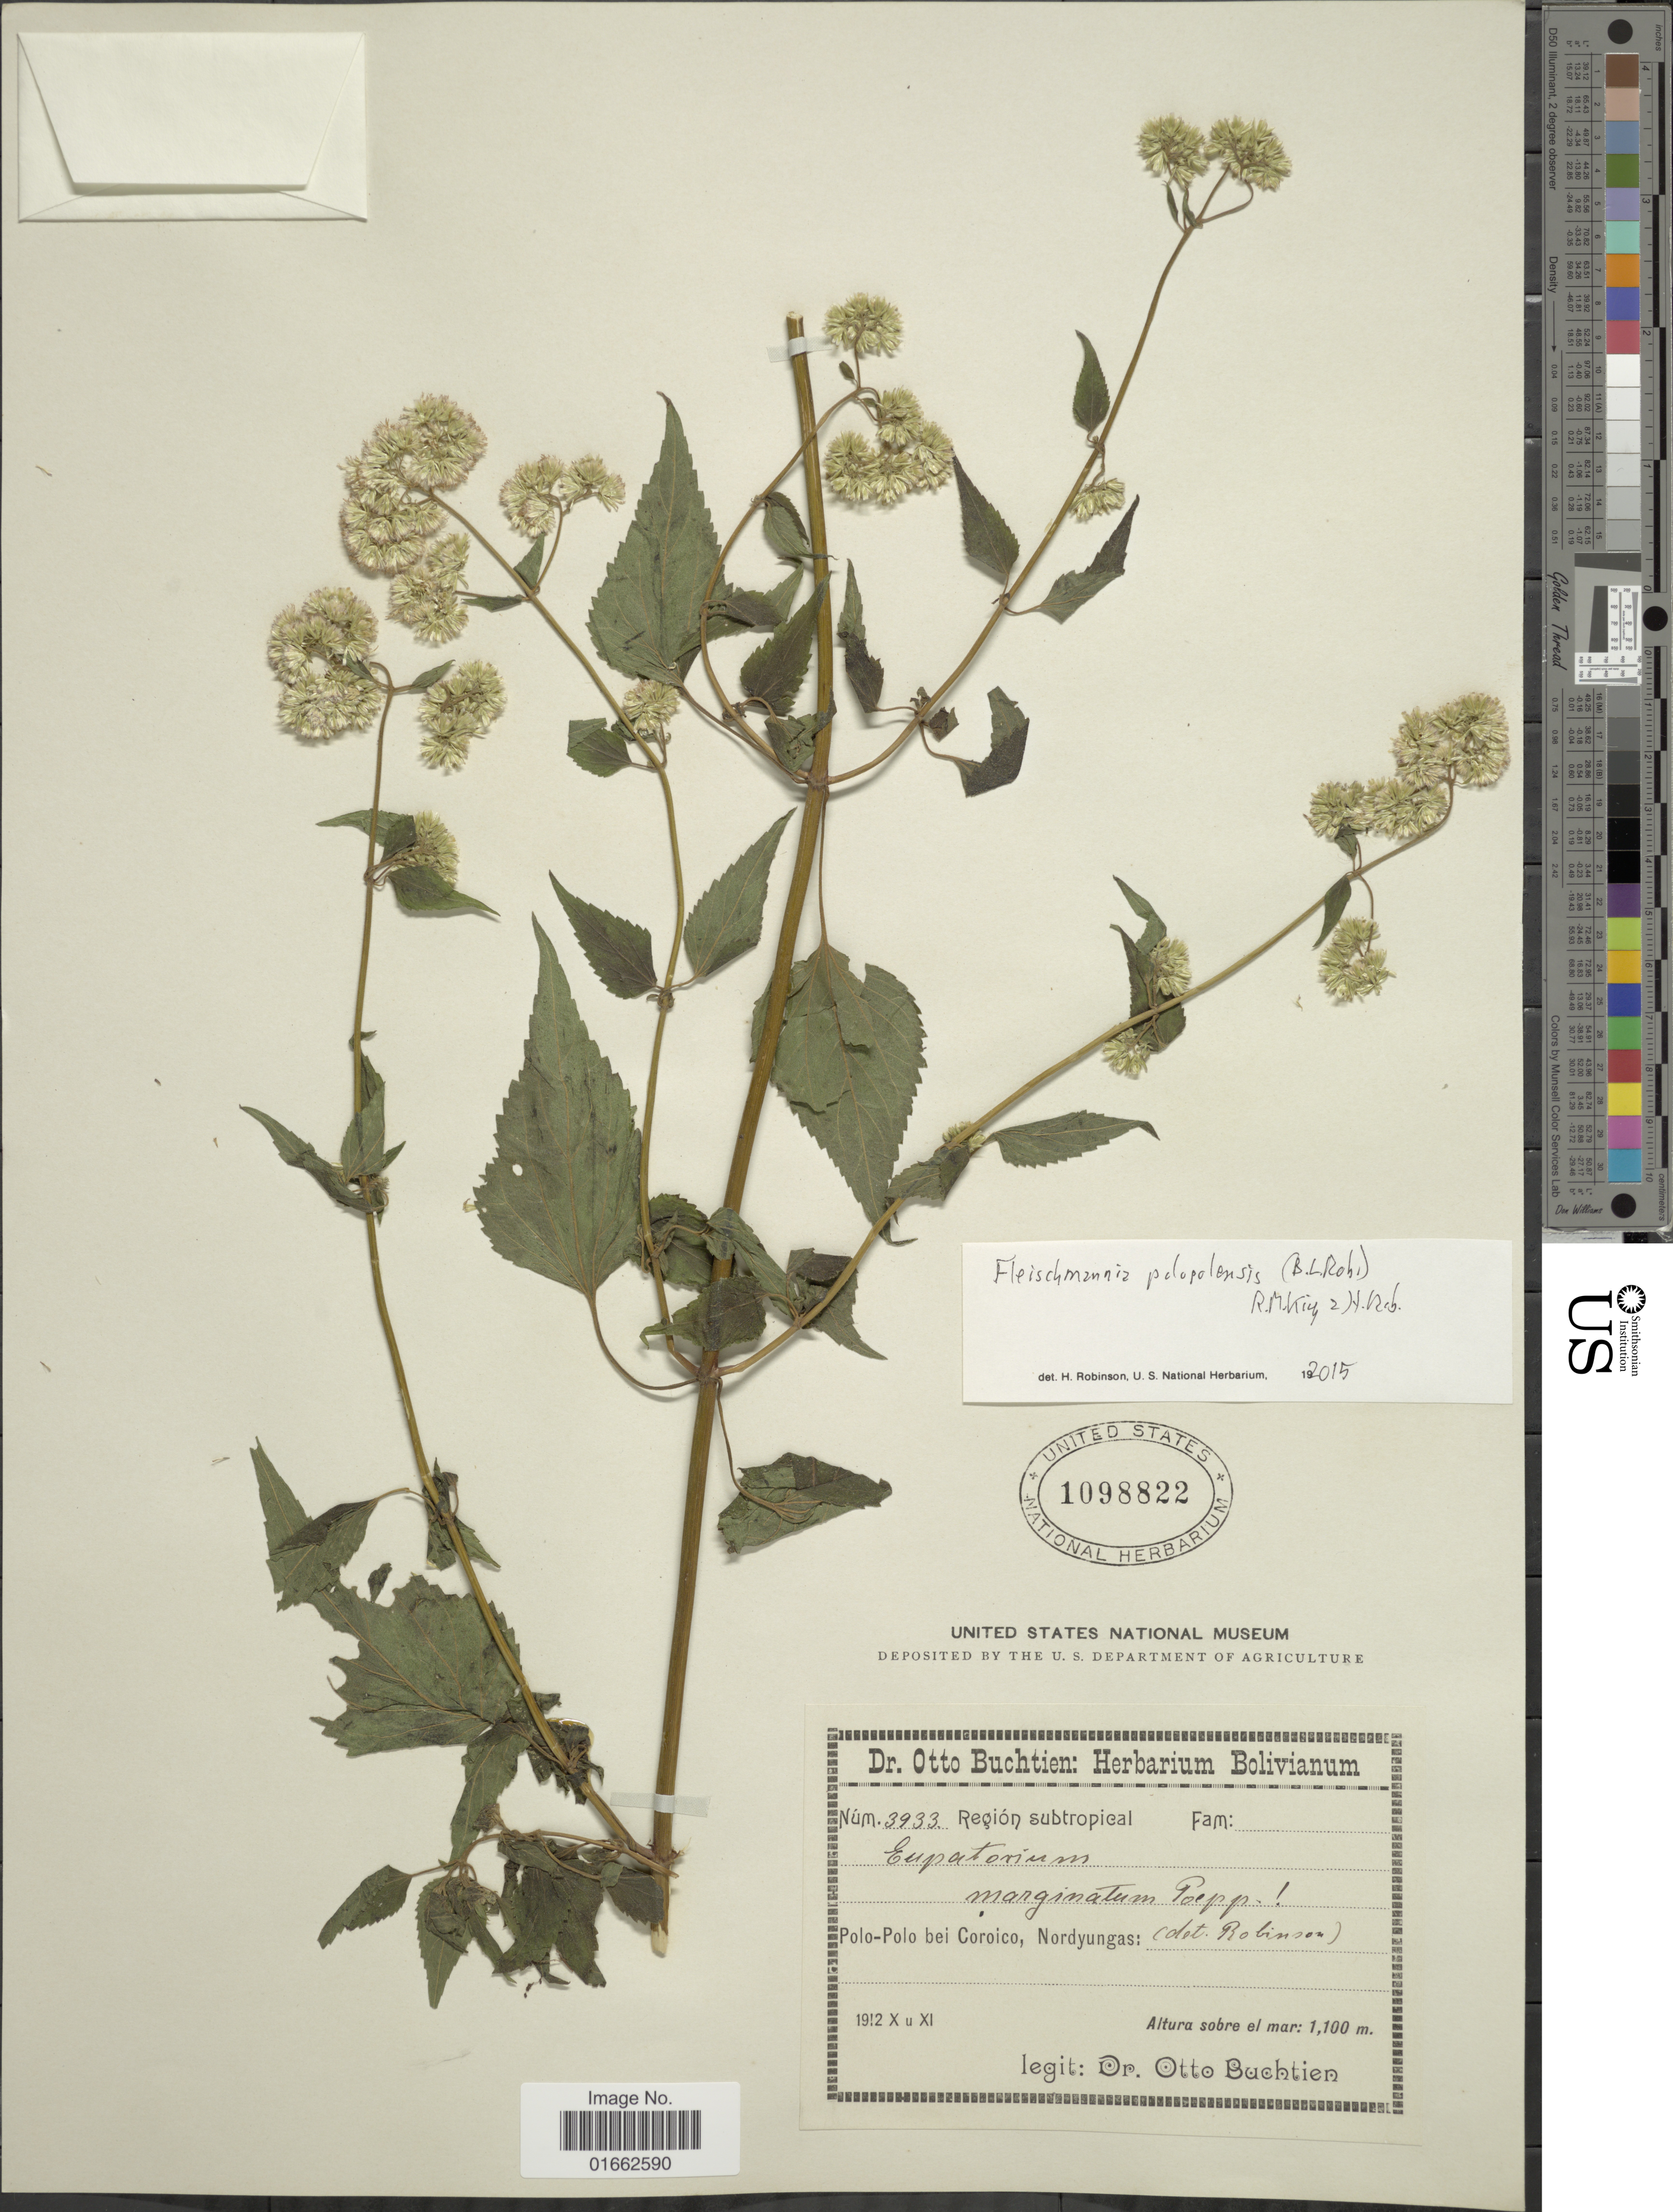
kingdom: Plantae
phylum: Tracheophyta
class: Magnoliopsida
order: Asterales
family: Asteraceae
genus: Fleischmannia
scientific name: Fleischmannia polopolensis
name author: (B.L. Rob.) R.M. King & H. Rob.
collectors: O. Buchtien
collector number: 3933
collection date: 1912-10/1912-11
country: Bolivia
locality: Región subtropical, Polo-Polo bei Coroico, Nordyungas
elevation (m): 1100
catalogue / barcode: US 1098822